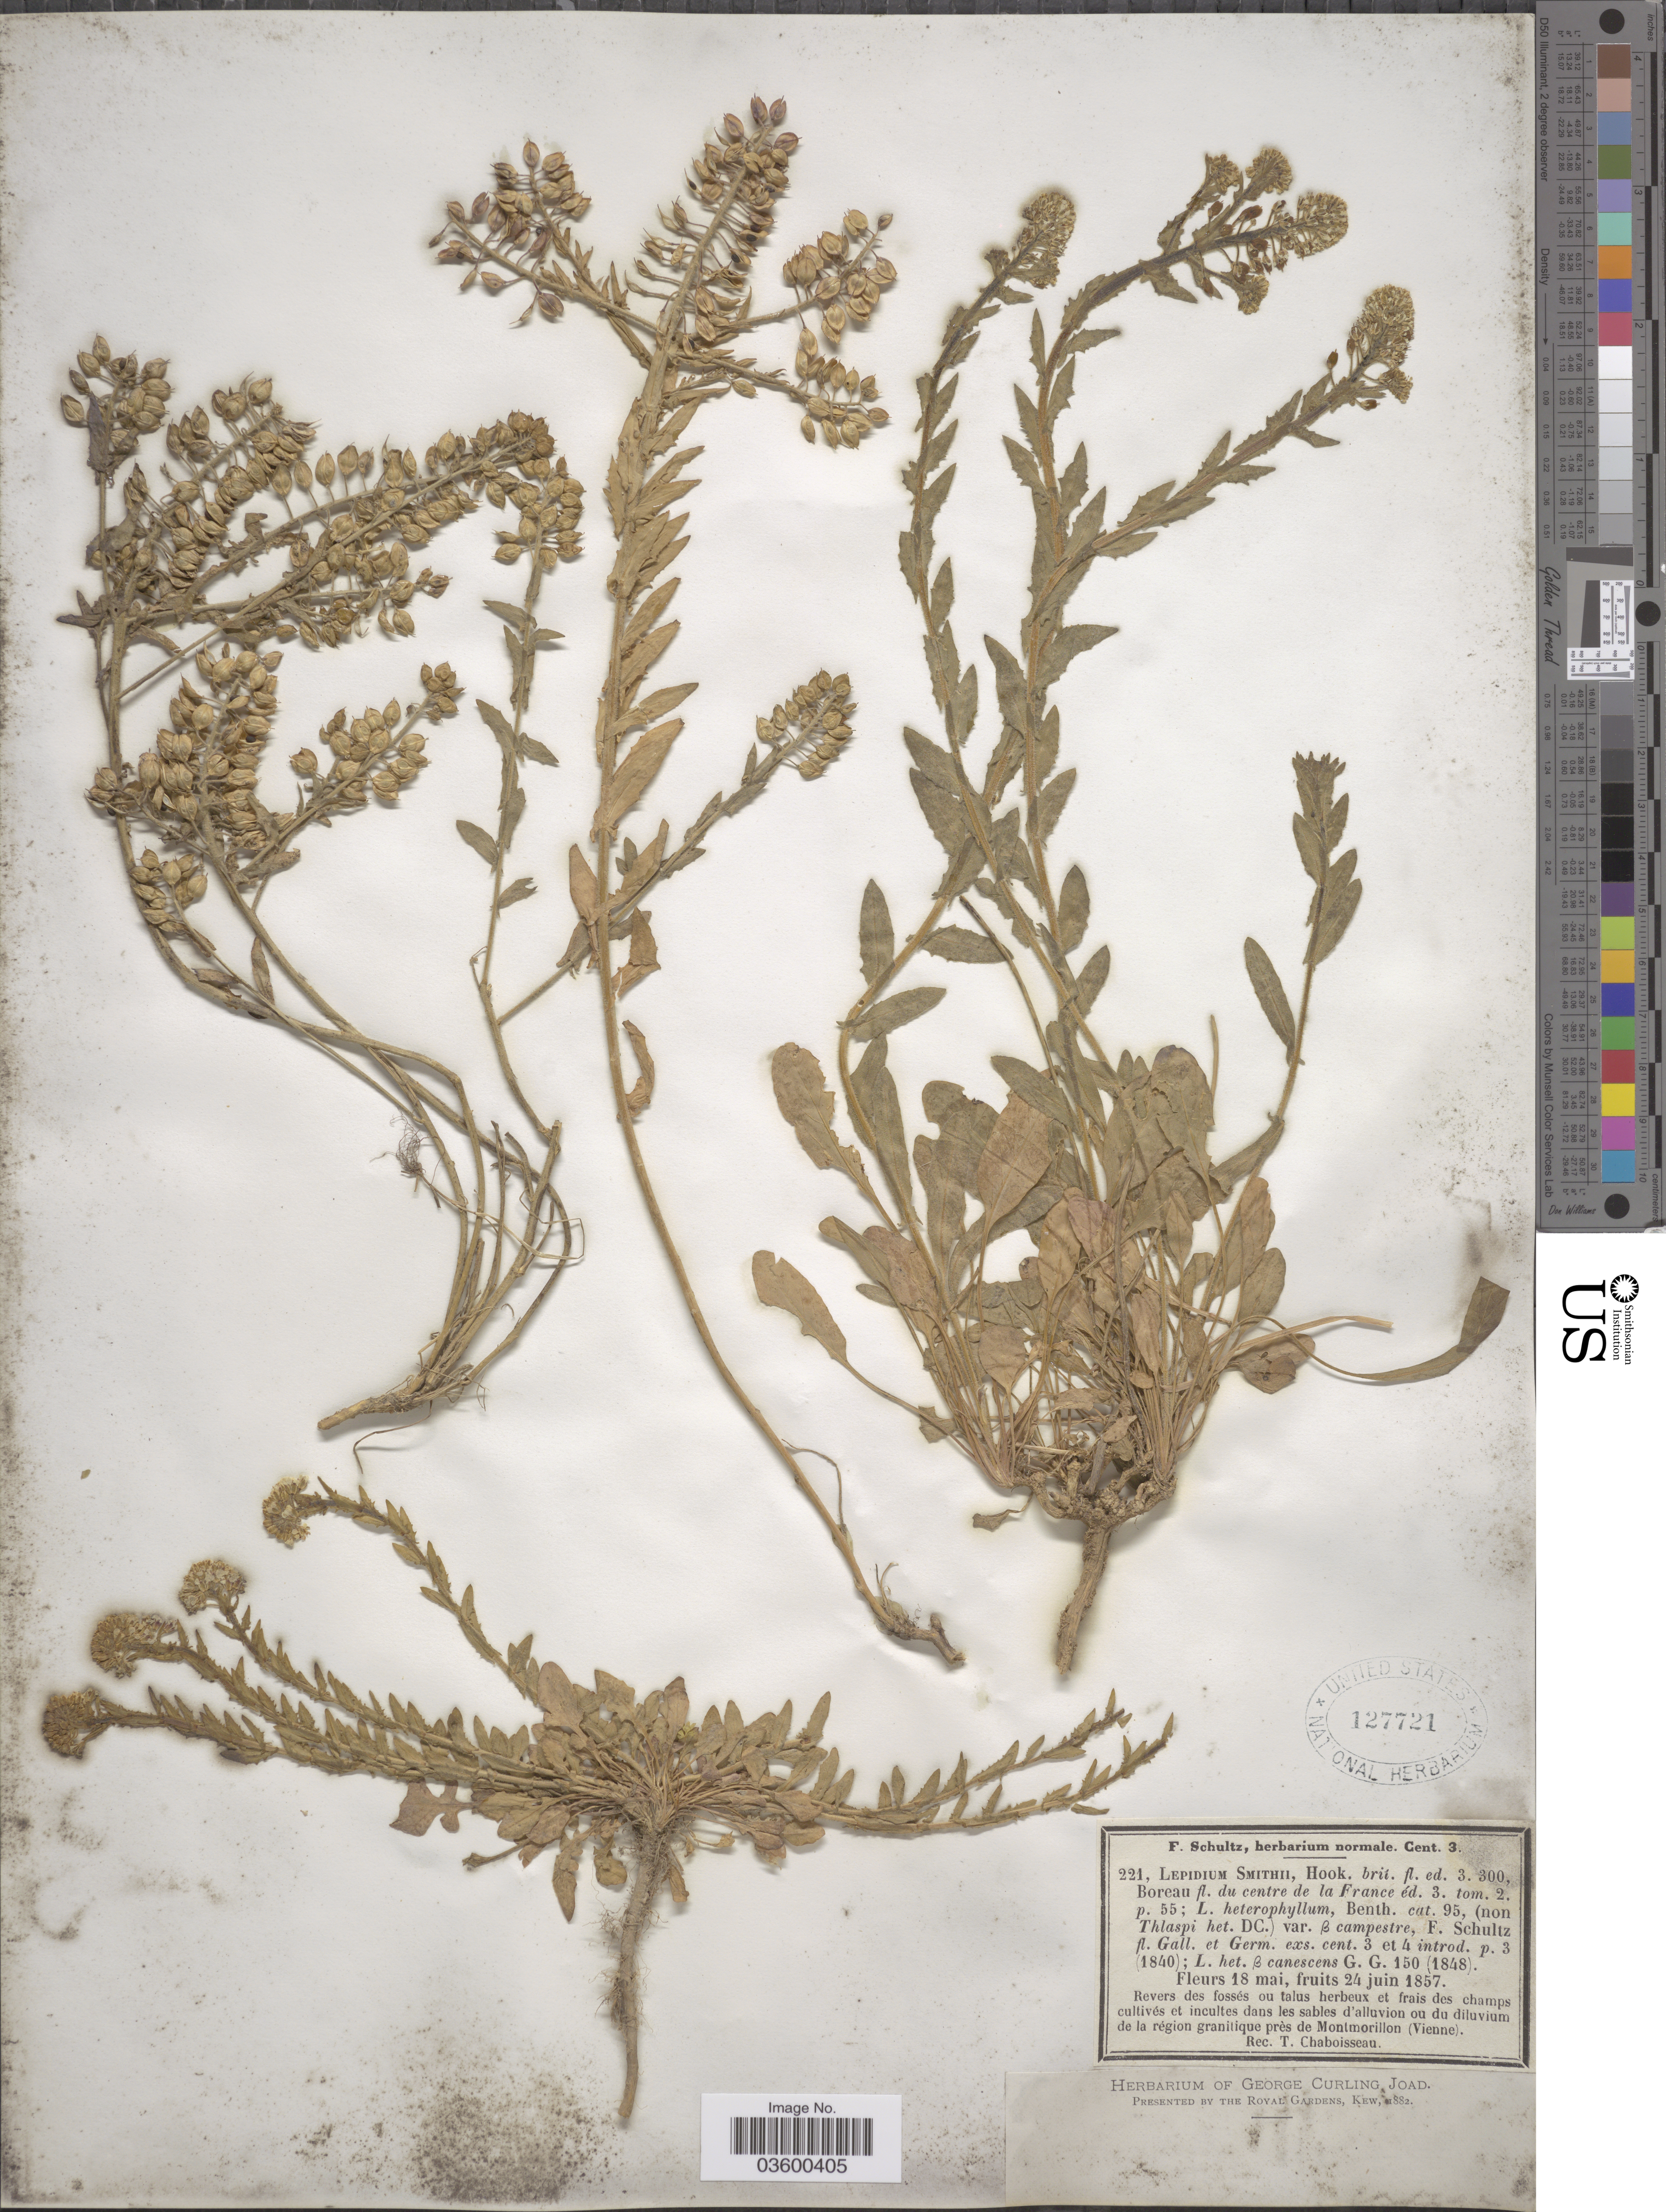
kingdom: Plantae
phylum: Tracheophyta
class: Magnoliopsida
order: Brassicales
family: Brassicaceae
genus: Lepidium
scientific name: Lepidium smithii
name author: Hook.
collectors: T. Chaboisseau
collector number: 221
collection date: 1857-05-18/1857-06-24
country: France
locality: La région granitique près de Montmorillon (Vienne).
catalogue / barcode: US 127721